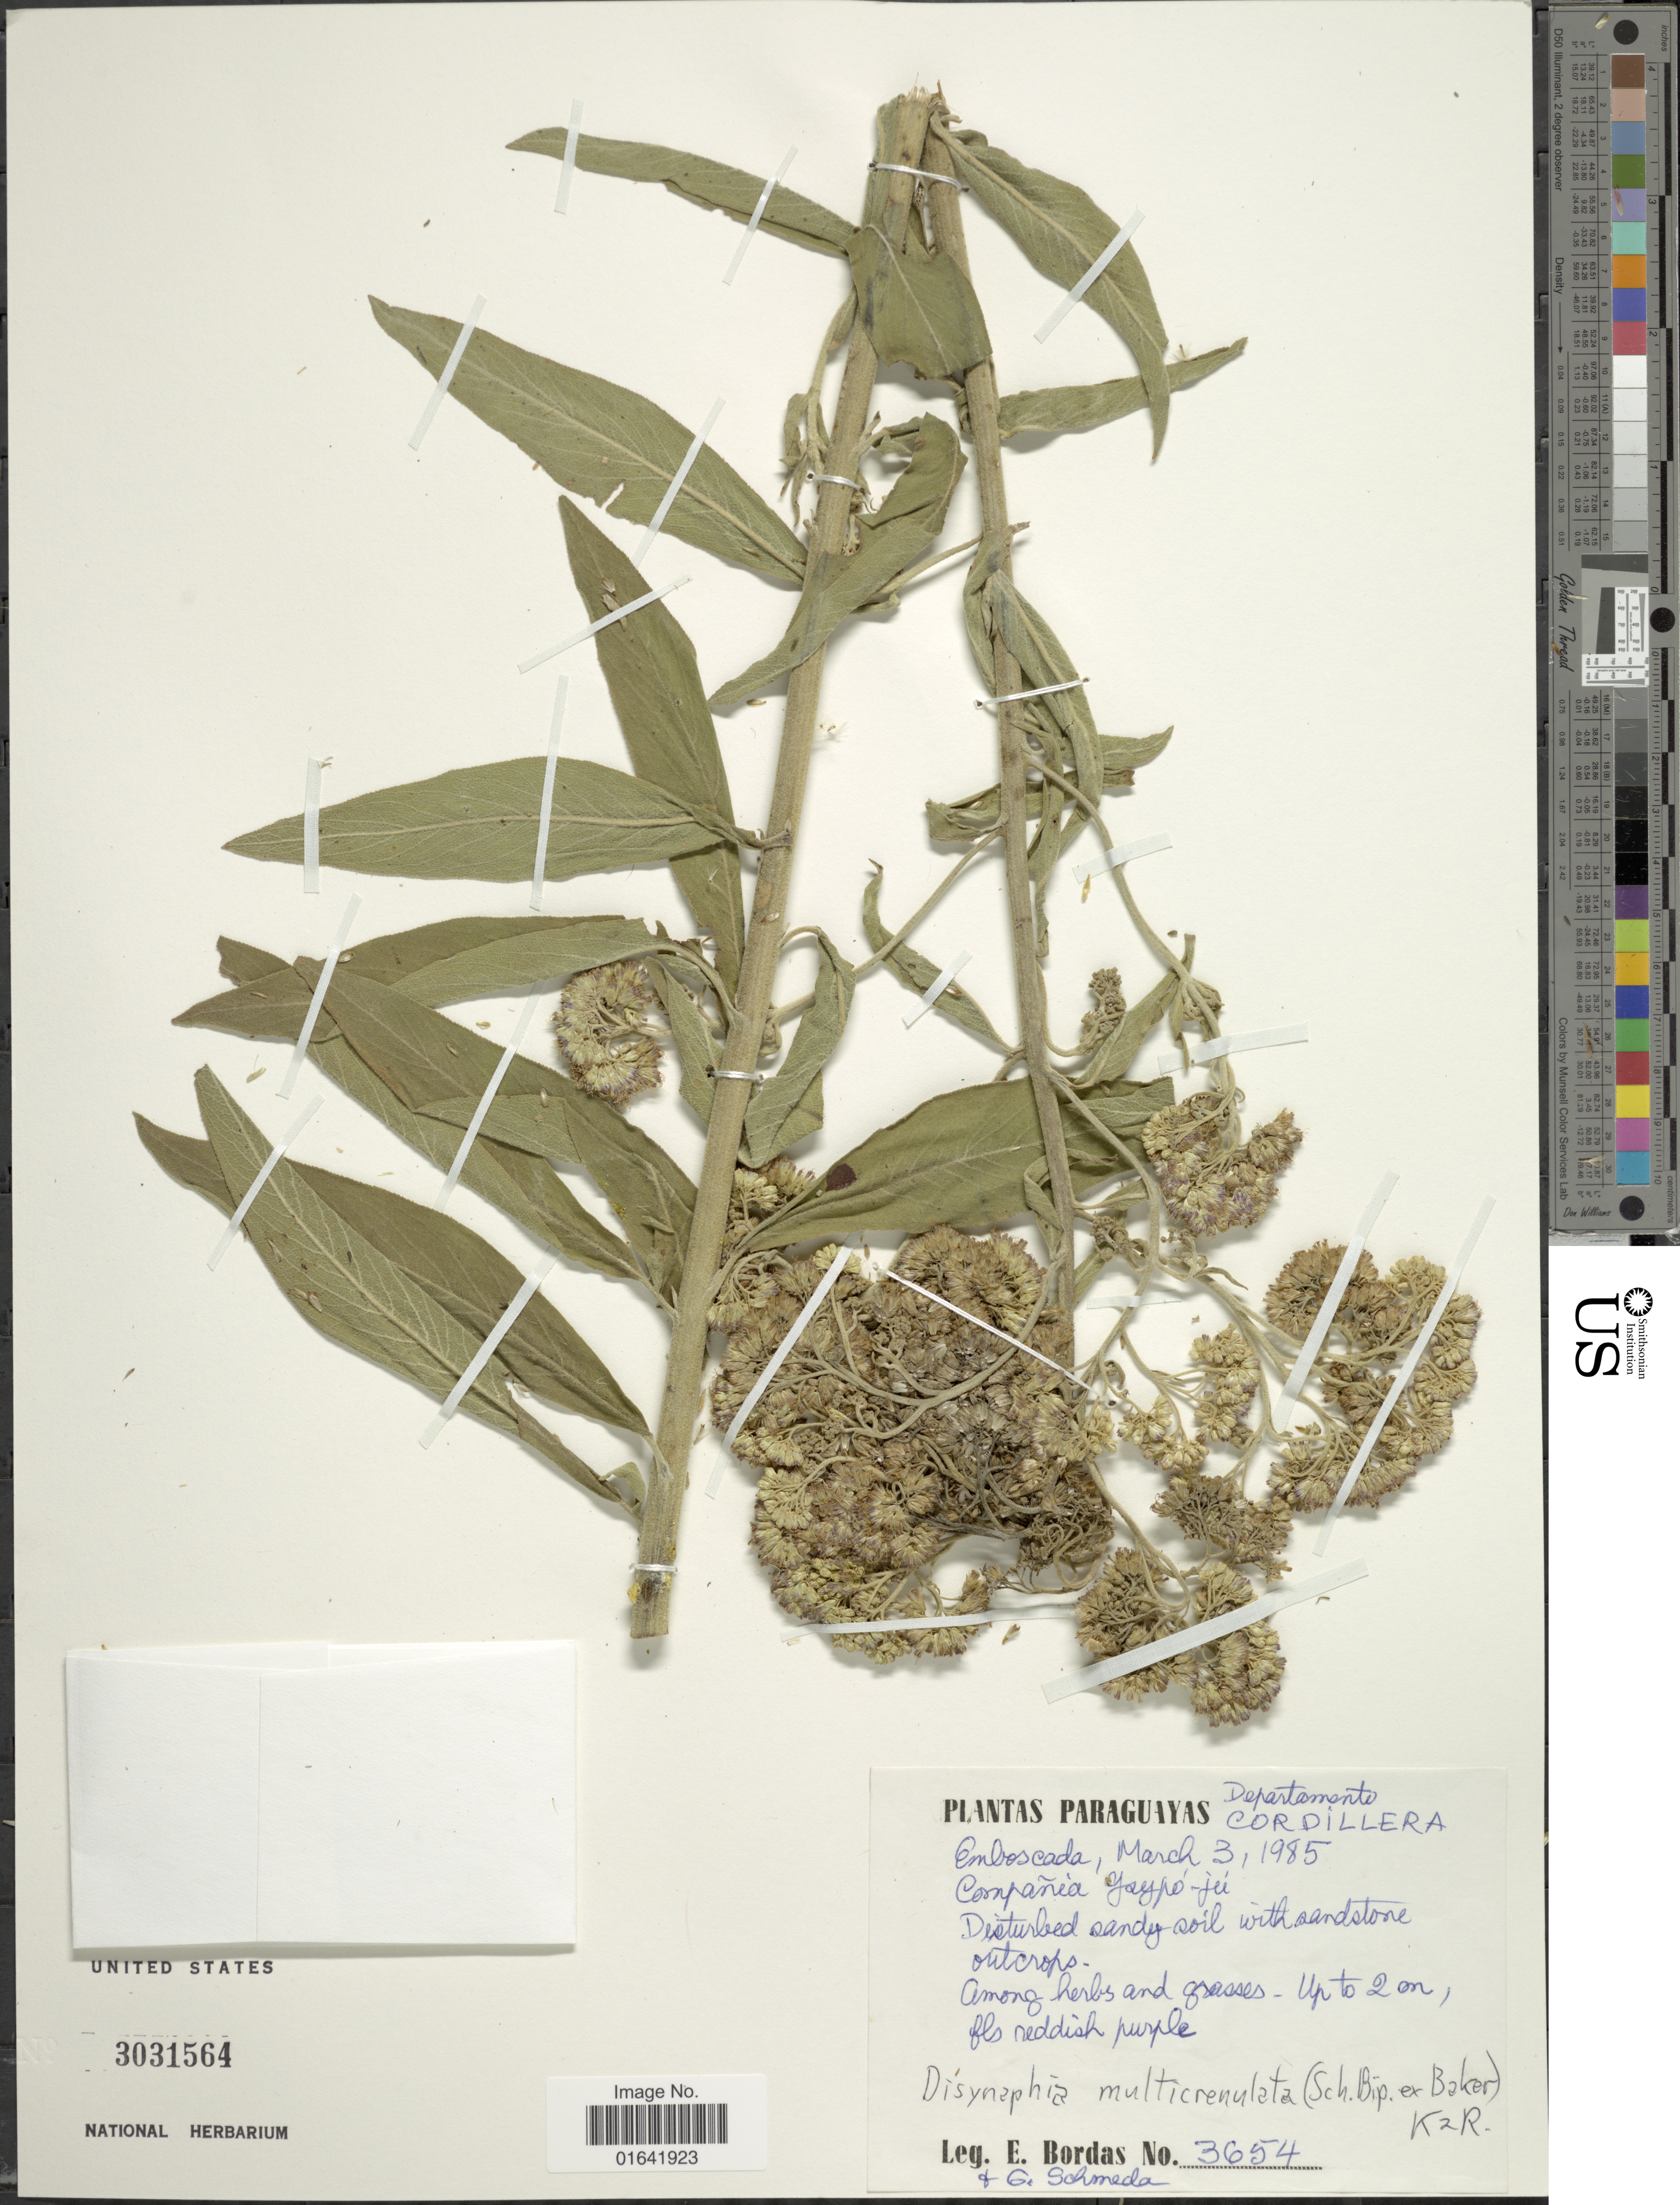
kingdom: Plantae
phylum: Tracheophyta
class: Magnoliopsida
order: Asterales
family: Asteraceae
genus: Disynaphia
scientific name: Disynaphia multicrenulata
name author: (Sch. Bip. ex Baker) R.M. King & H. Rob.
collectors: E. Bordas & G. Schmeda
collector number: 3654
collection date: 1985-03-03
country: Paraguay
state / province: Cordillera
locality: Emboscada, Compañea Yaypo-Ju.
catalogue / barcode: US 3031564